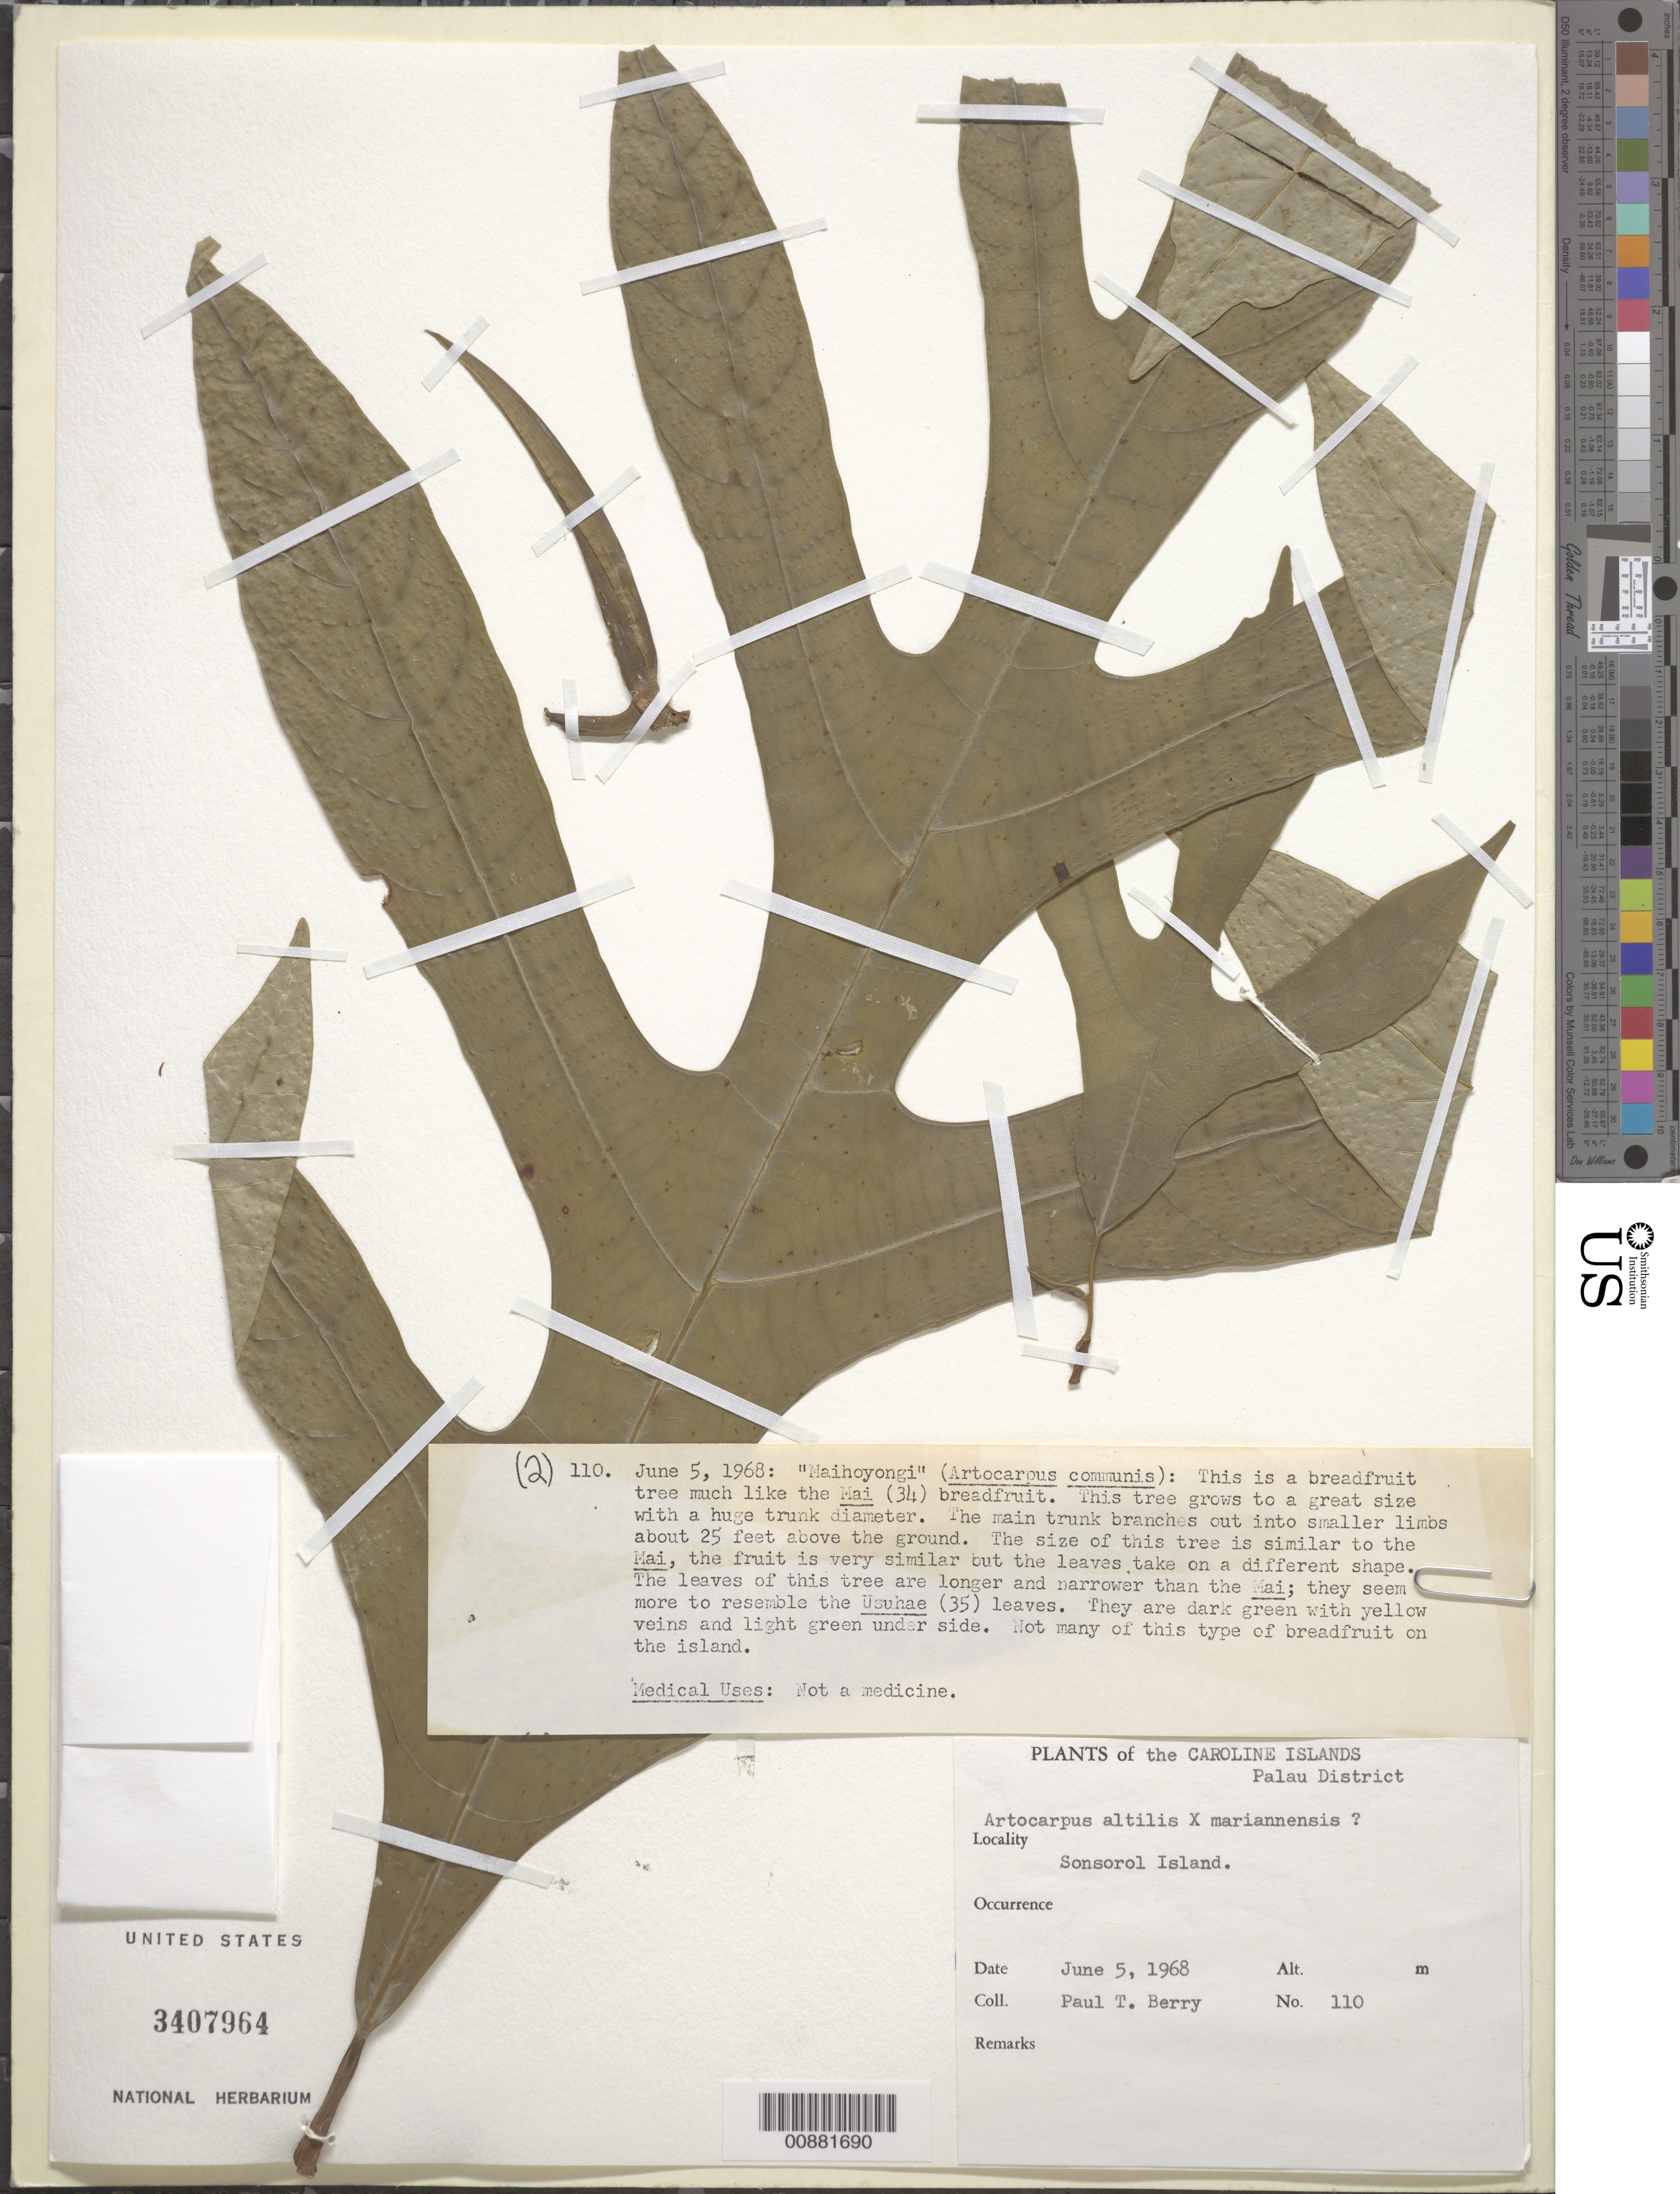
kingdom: Plantae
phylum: Tracheophyta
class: Magnoliopsida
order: Rosales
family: Moraceae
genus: Artocarpus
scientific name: Artocarpus altilis x A. mariannensis Trécul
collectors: P. T. Berry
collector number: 110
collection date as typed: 05 Jun 1968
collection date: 1968-06-05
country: Palau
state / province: Sonsorol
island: Sonsorol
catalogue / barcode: US 3407964